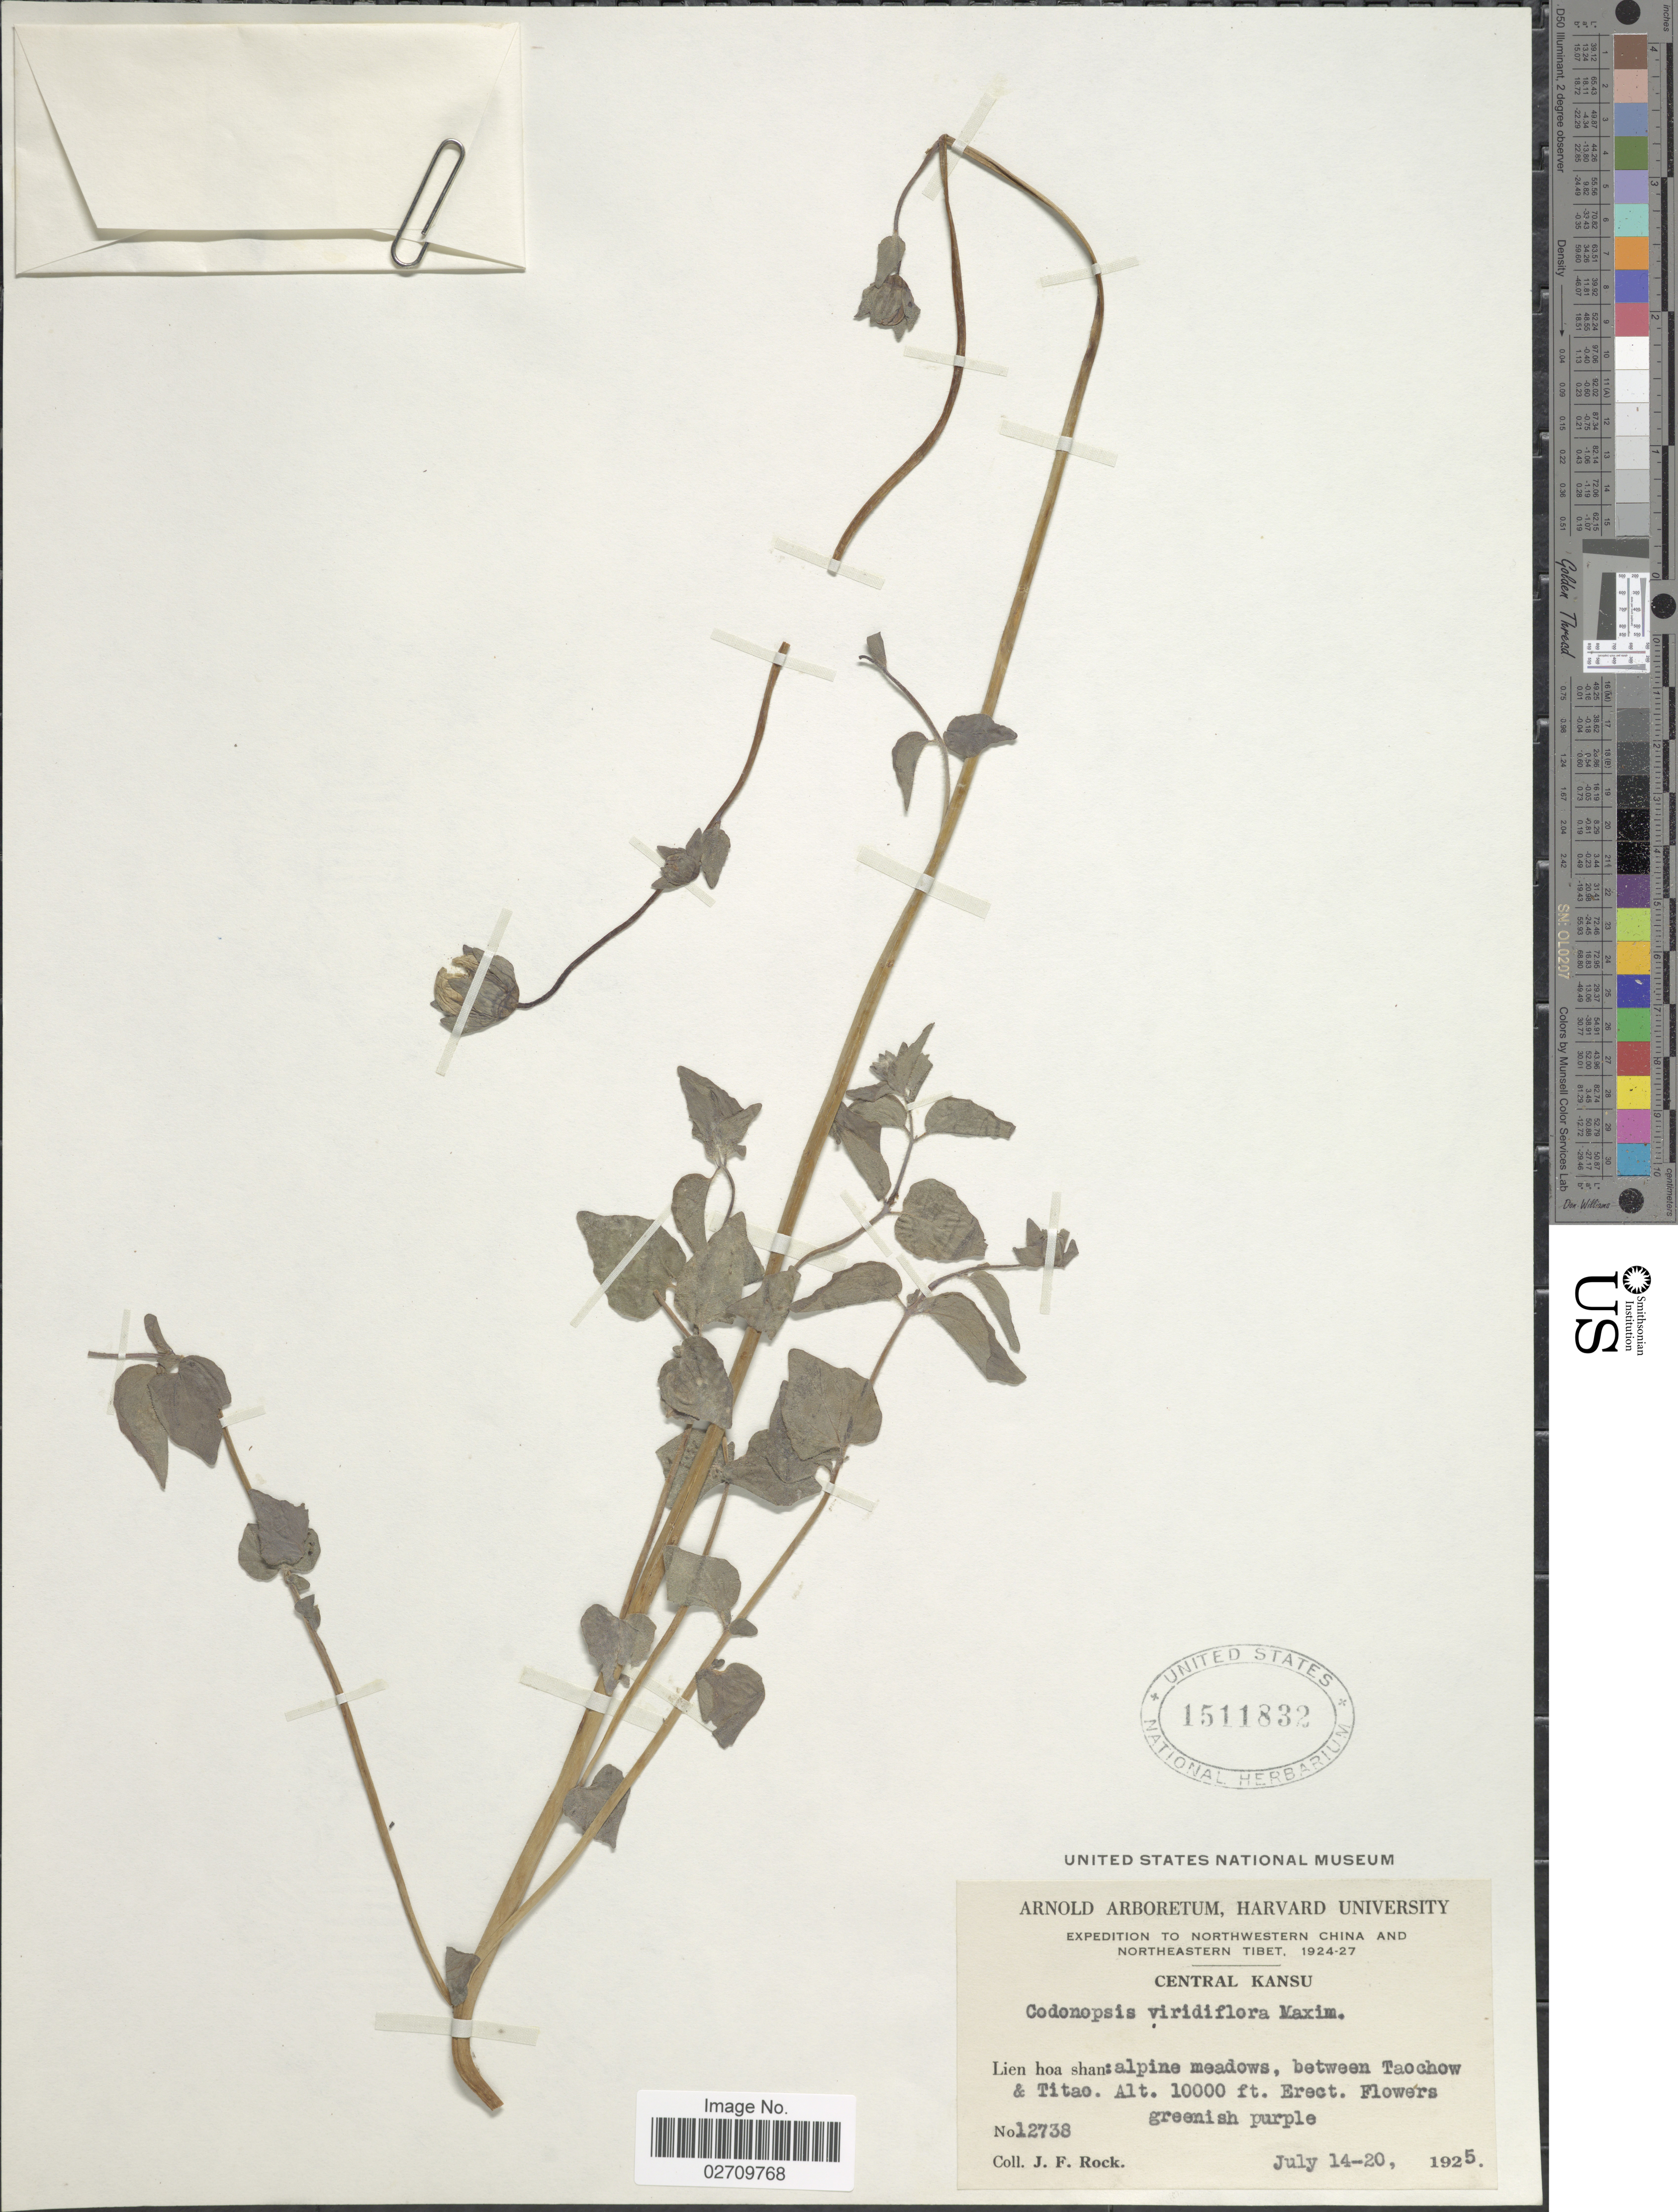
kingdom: Plantae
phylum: Tracheophyta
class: Magnoliopsida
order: Asterales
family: Campanulaceae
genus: Codonopsis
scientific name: Codonopsis viridiflora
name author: Maxim.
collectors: J. F. Rock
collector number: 12738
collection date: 1925-07-14/1925-07-20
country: China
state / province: Gansu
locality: Northwestern China and Northeastern Tibet, Central Kansu, Lien hoa shan: alpine meadows, between Taochow & Titao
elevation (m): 3048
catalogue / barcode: US 1511832